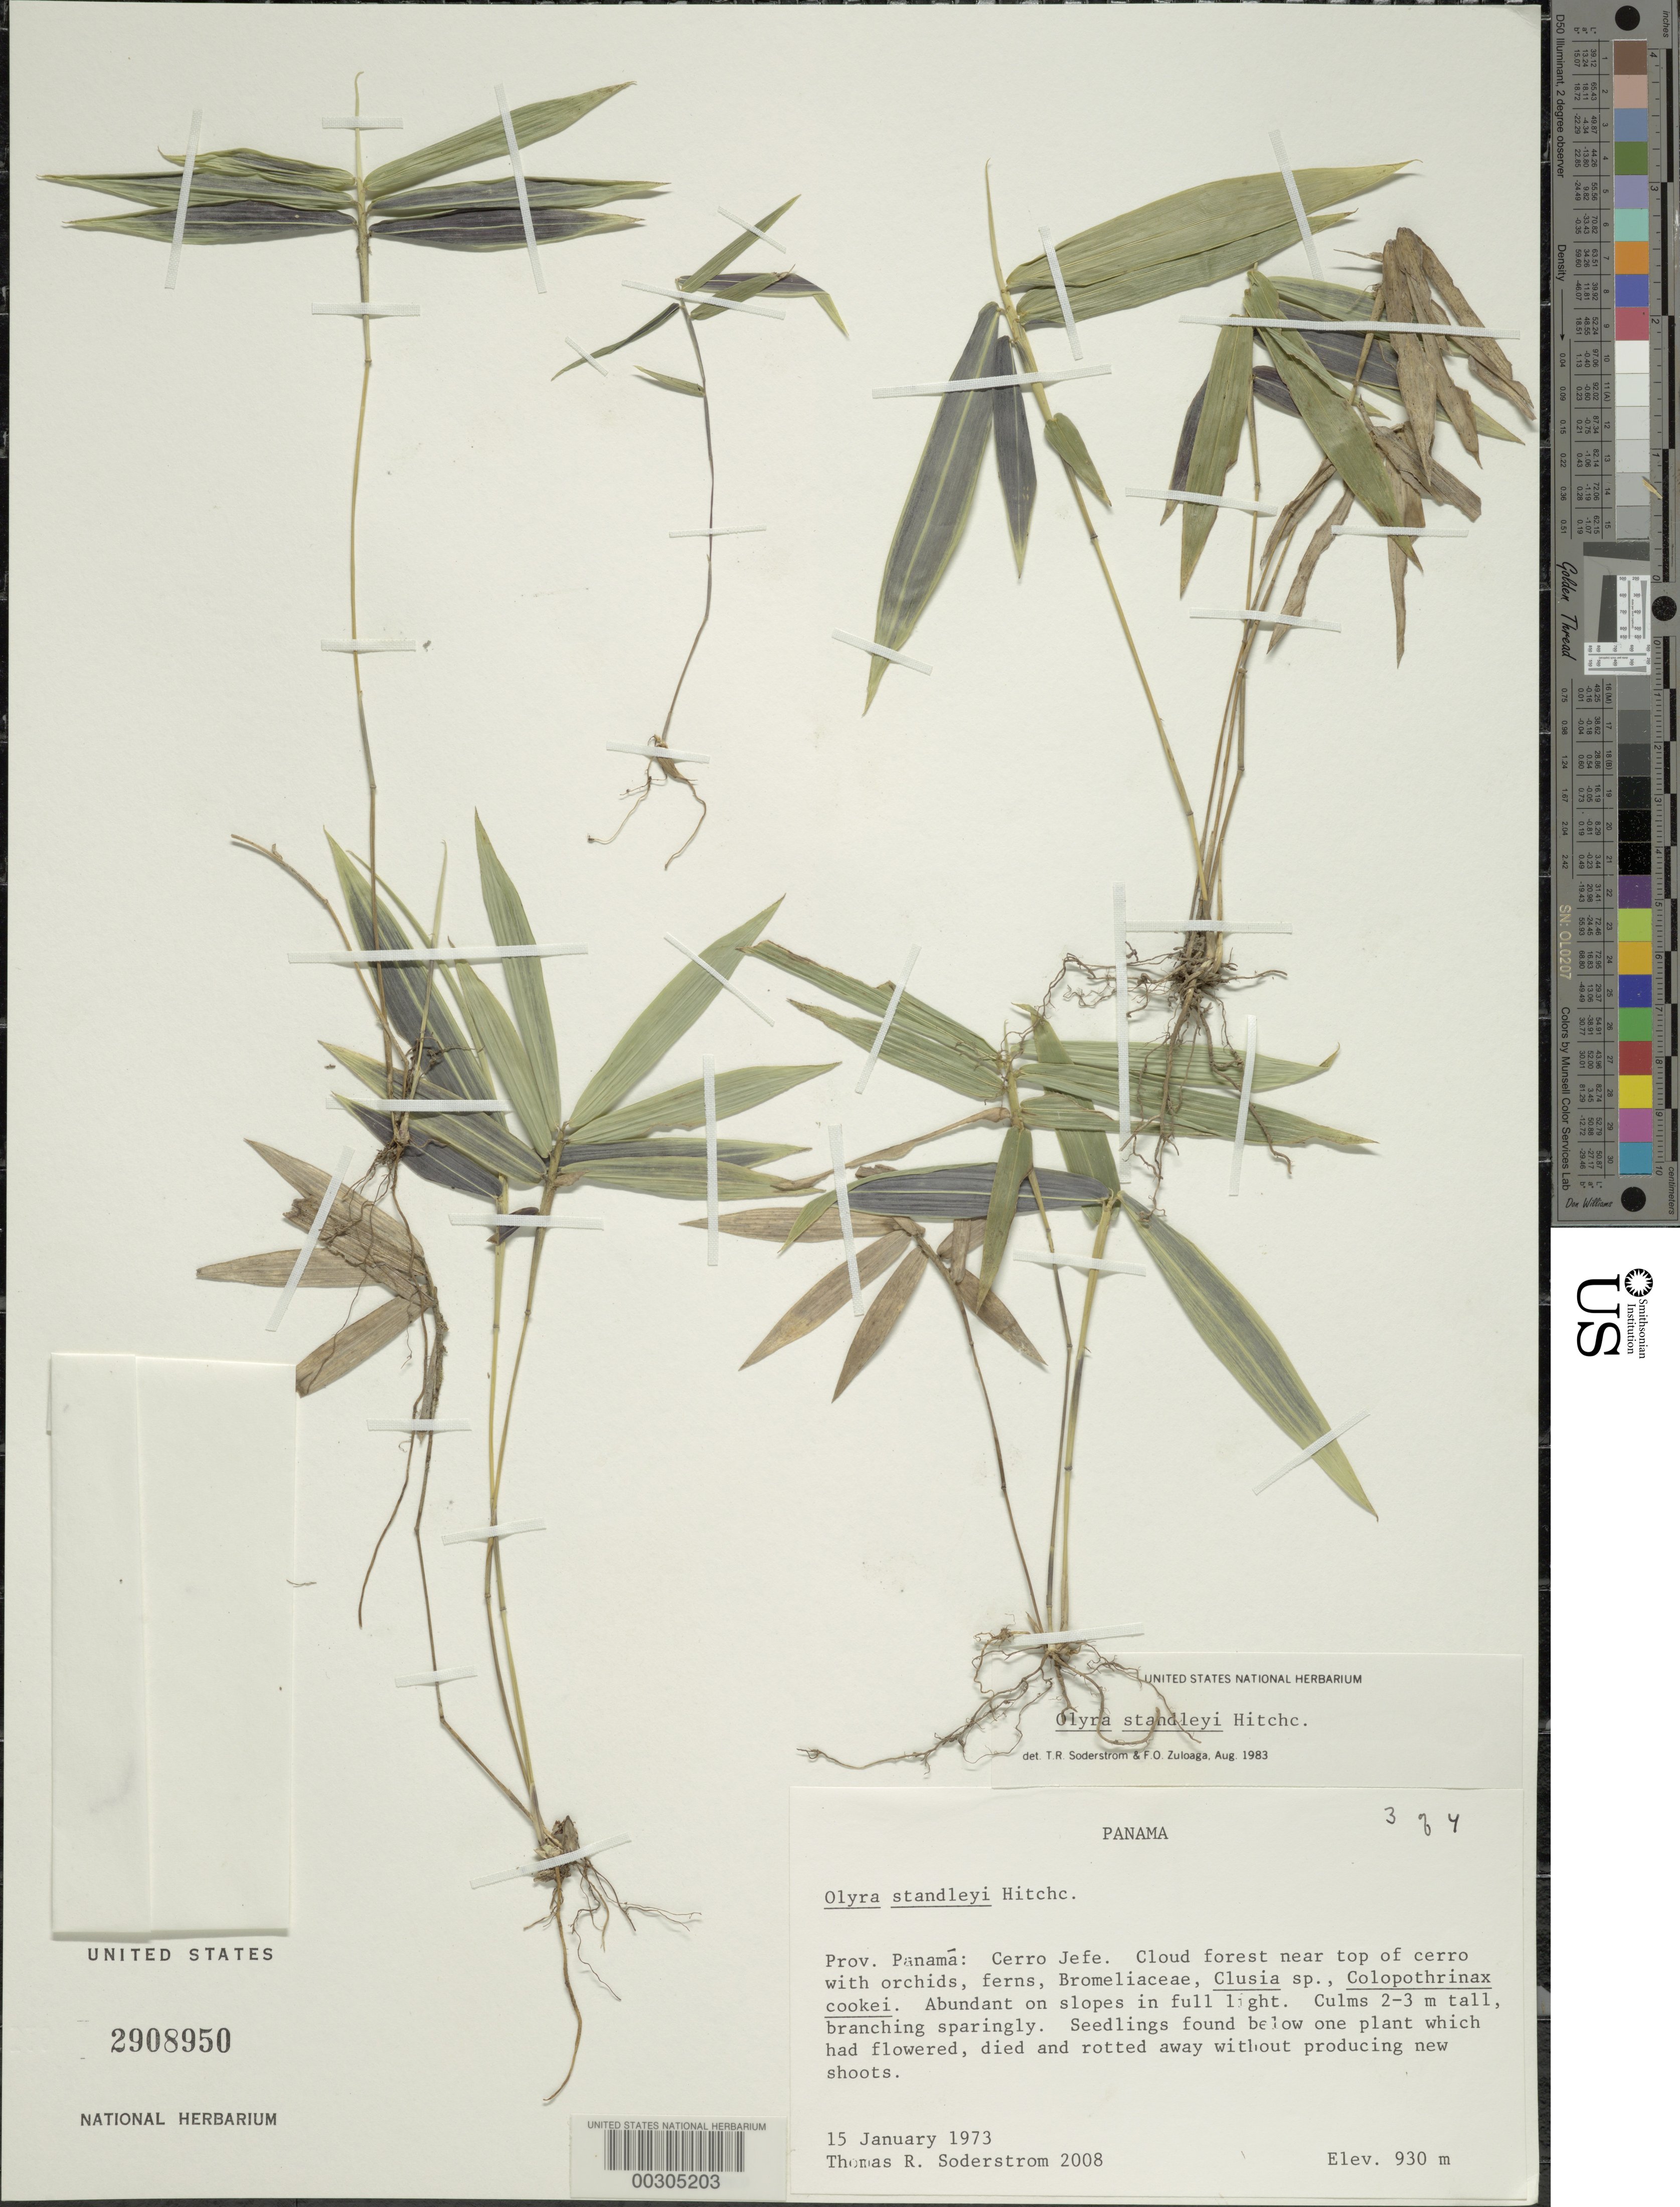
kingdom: Plantae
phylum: Tracheophyta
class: Liliopsida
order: Poales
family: Poaceae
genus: Olyra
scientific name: Olyra standleyi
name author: Hitchc.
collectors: T. R. Soderstrom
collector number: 2008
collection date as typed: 15 Jan 1973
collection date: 1973-01-15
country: Panama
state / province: Panamá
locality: Cerro Jefe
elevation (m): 930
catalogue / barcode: US 2908950